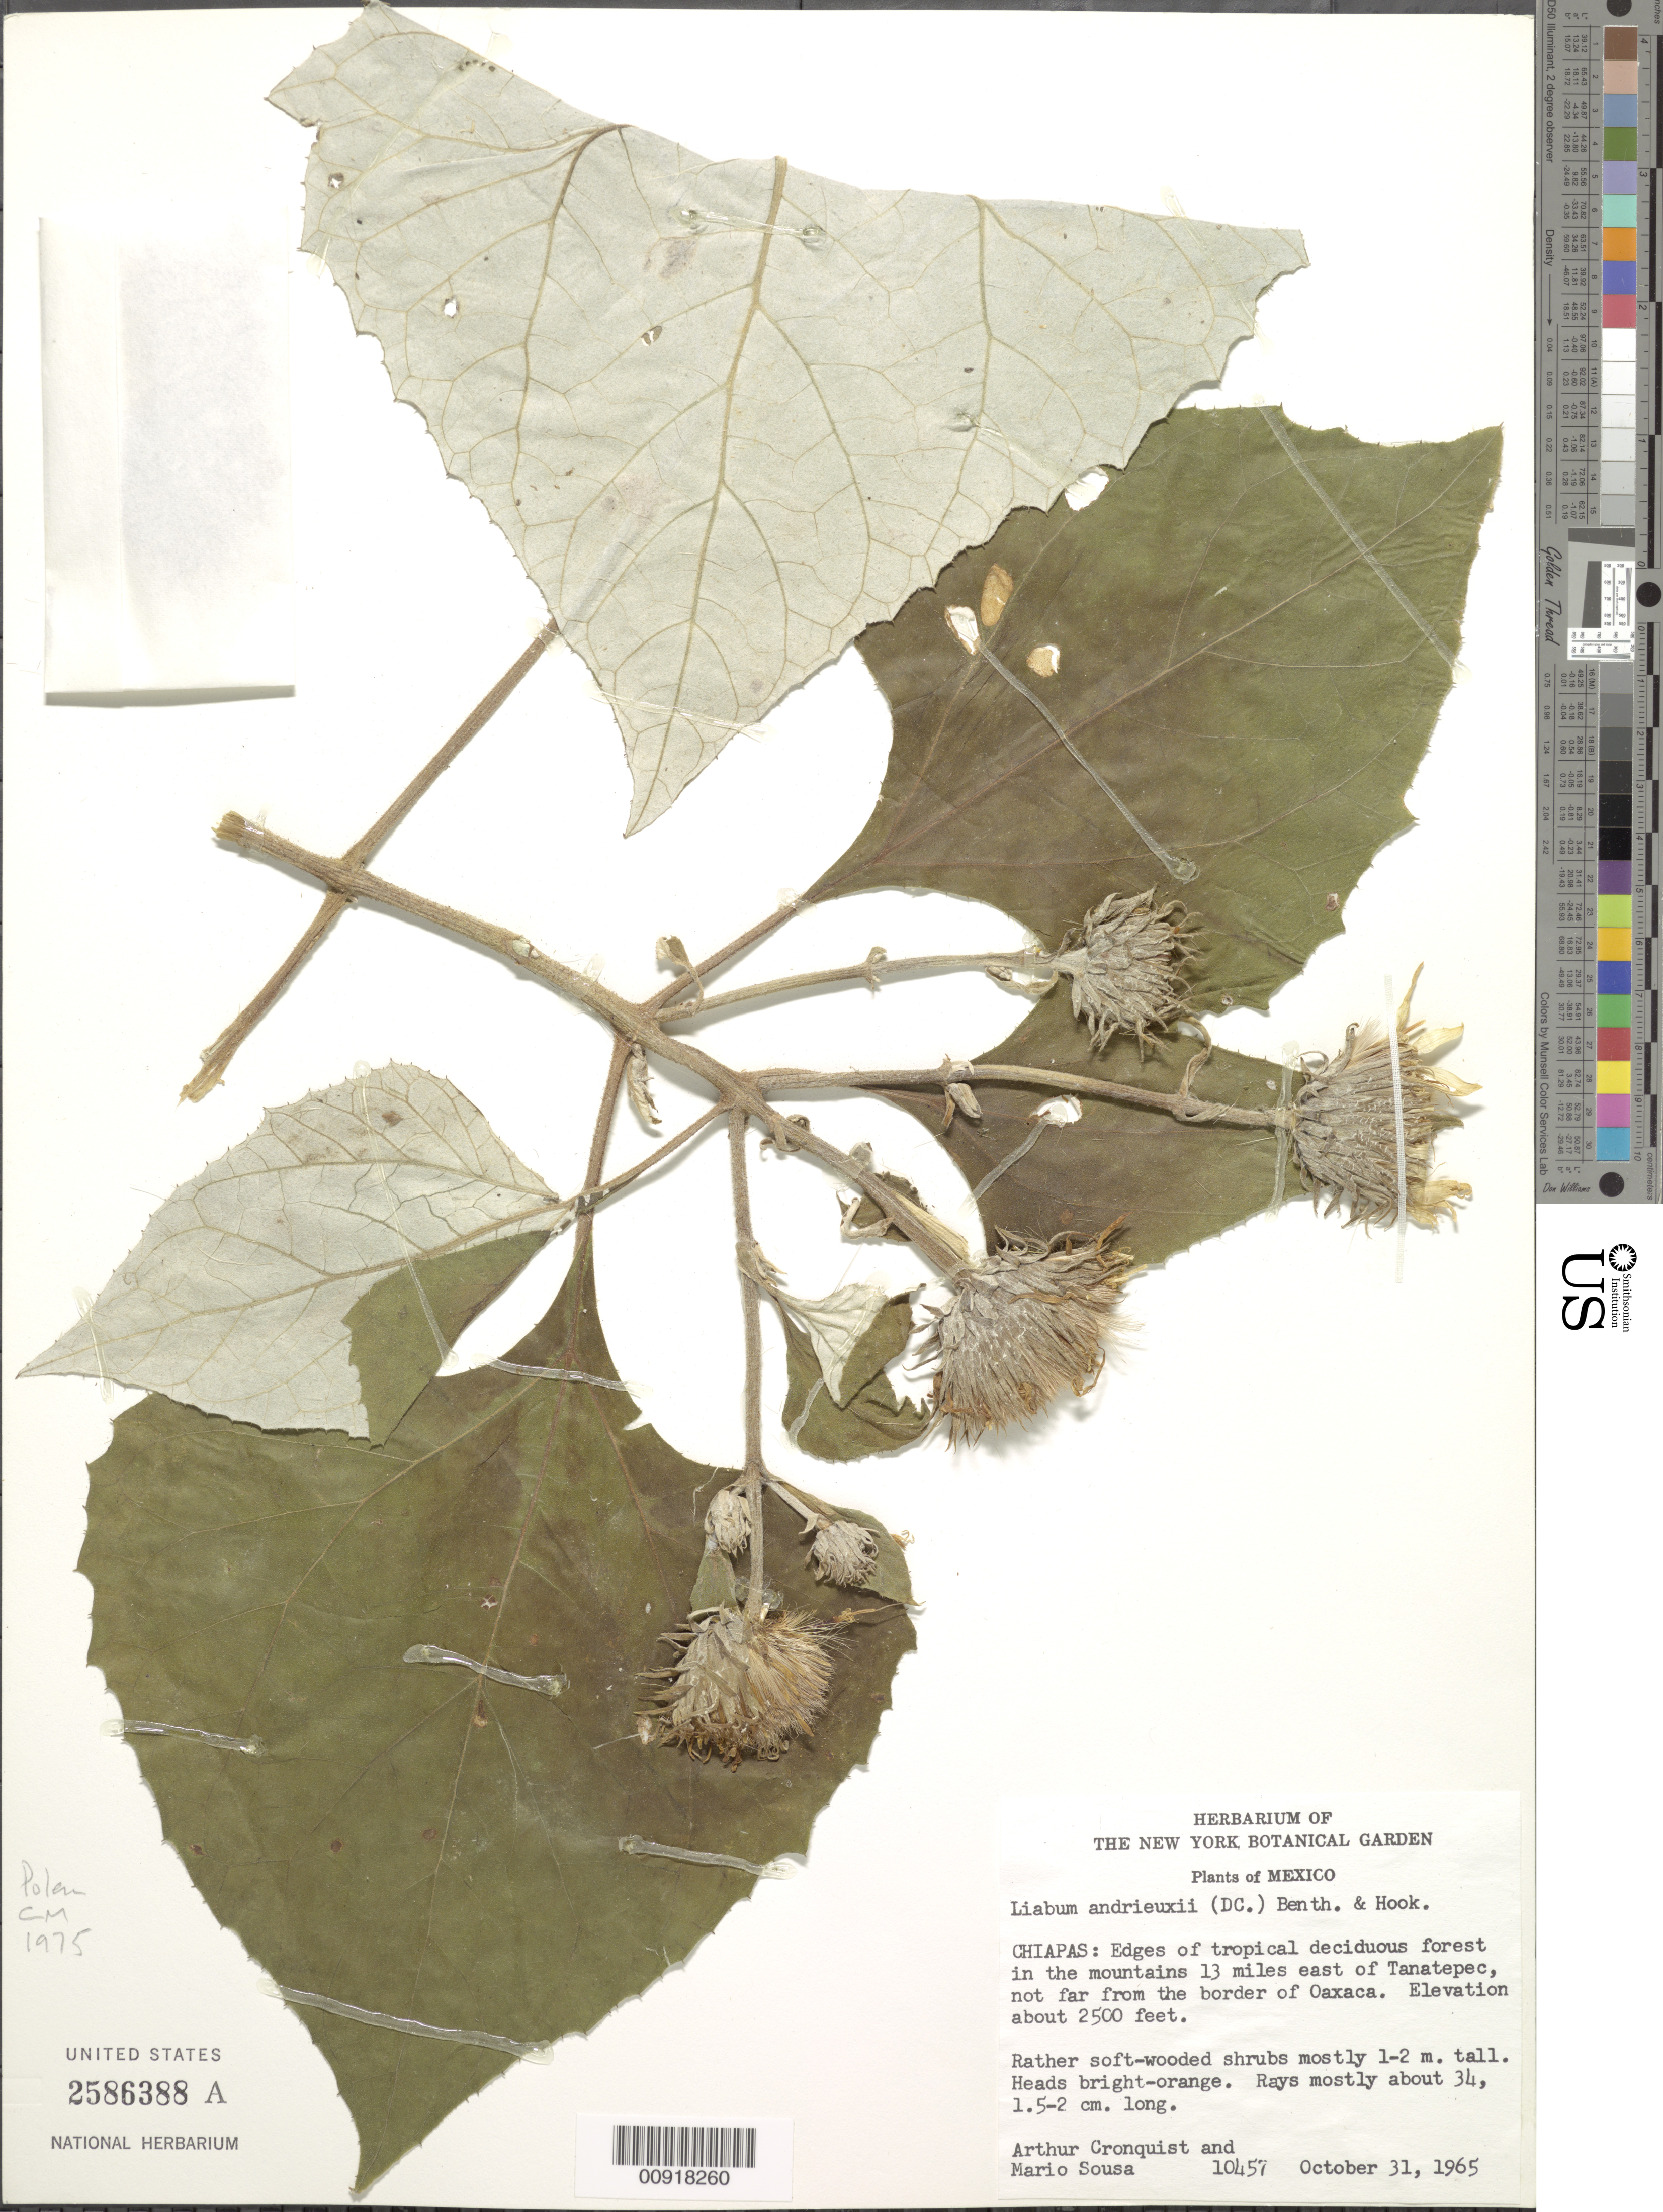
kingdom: Plantae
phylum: Tracheophyta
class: Magnoliopsida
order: Asterales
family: Asteraceae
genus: Sinclairia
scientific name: Sinclairia andrieuxii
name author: (DC.) H. Rob. & Brettell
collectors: A. J. Cronquist & M. Sousa S.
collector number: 10457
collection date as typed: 31 October 1965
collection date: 1965-10-31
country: Mexico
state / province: Chiapas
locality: Tanatepec, 13 miles east of, not far from border with Oaxaca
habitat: Edge of trop deciduous forest in mountains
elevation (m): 762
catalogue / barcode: US 2586388A